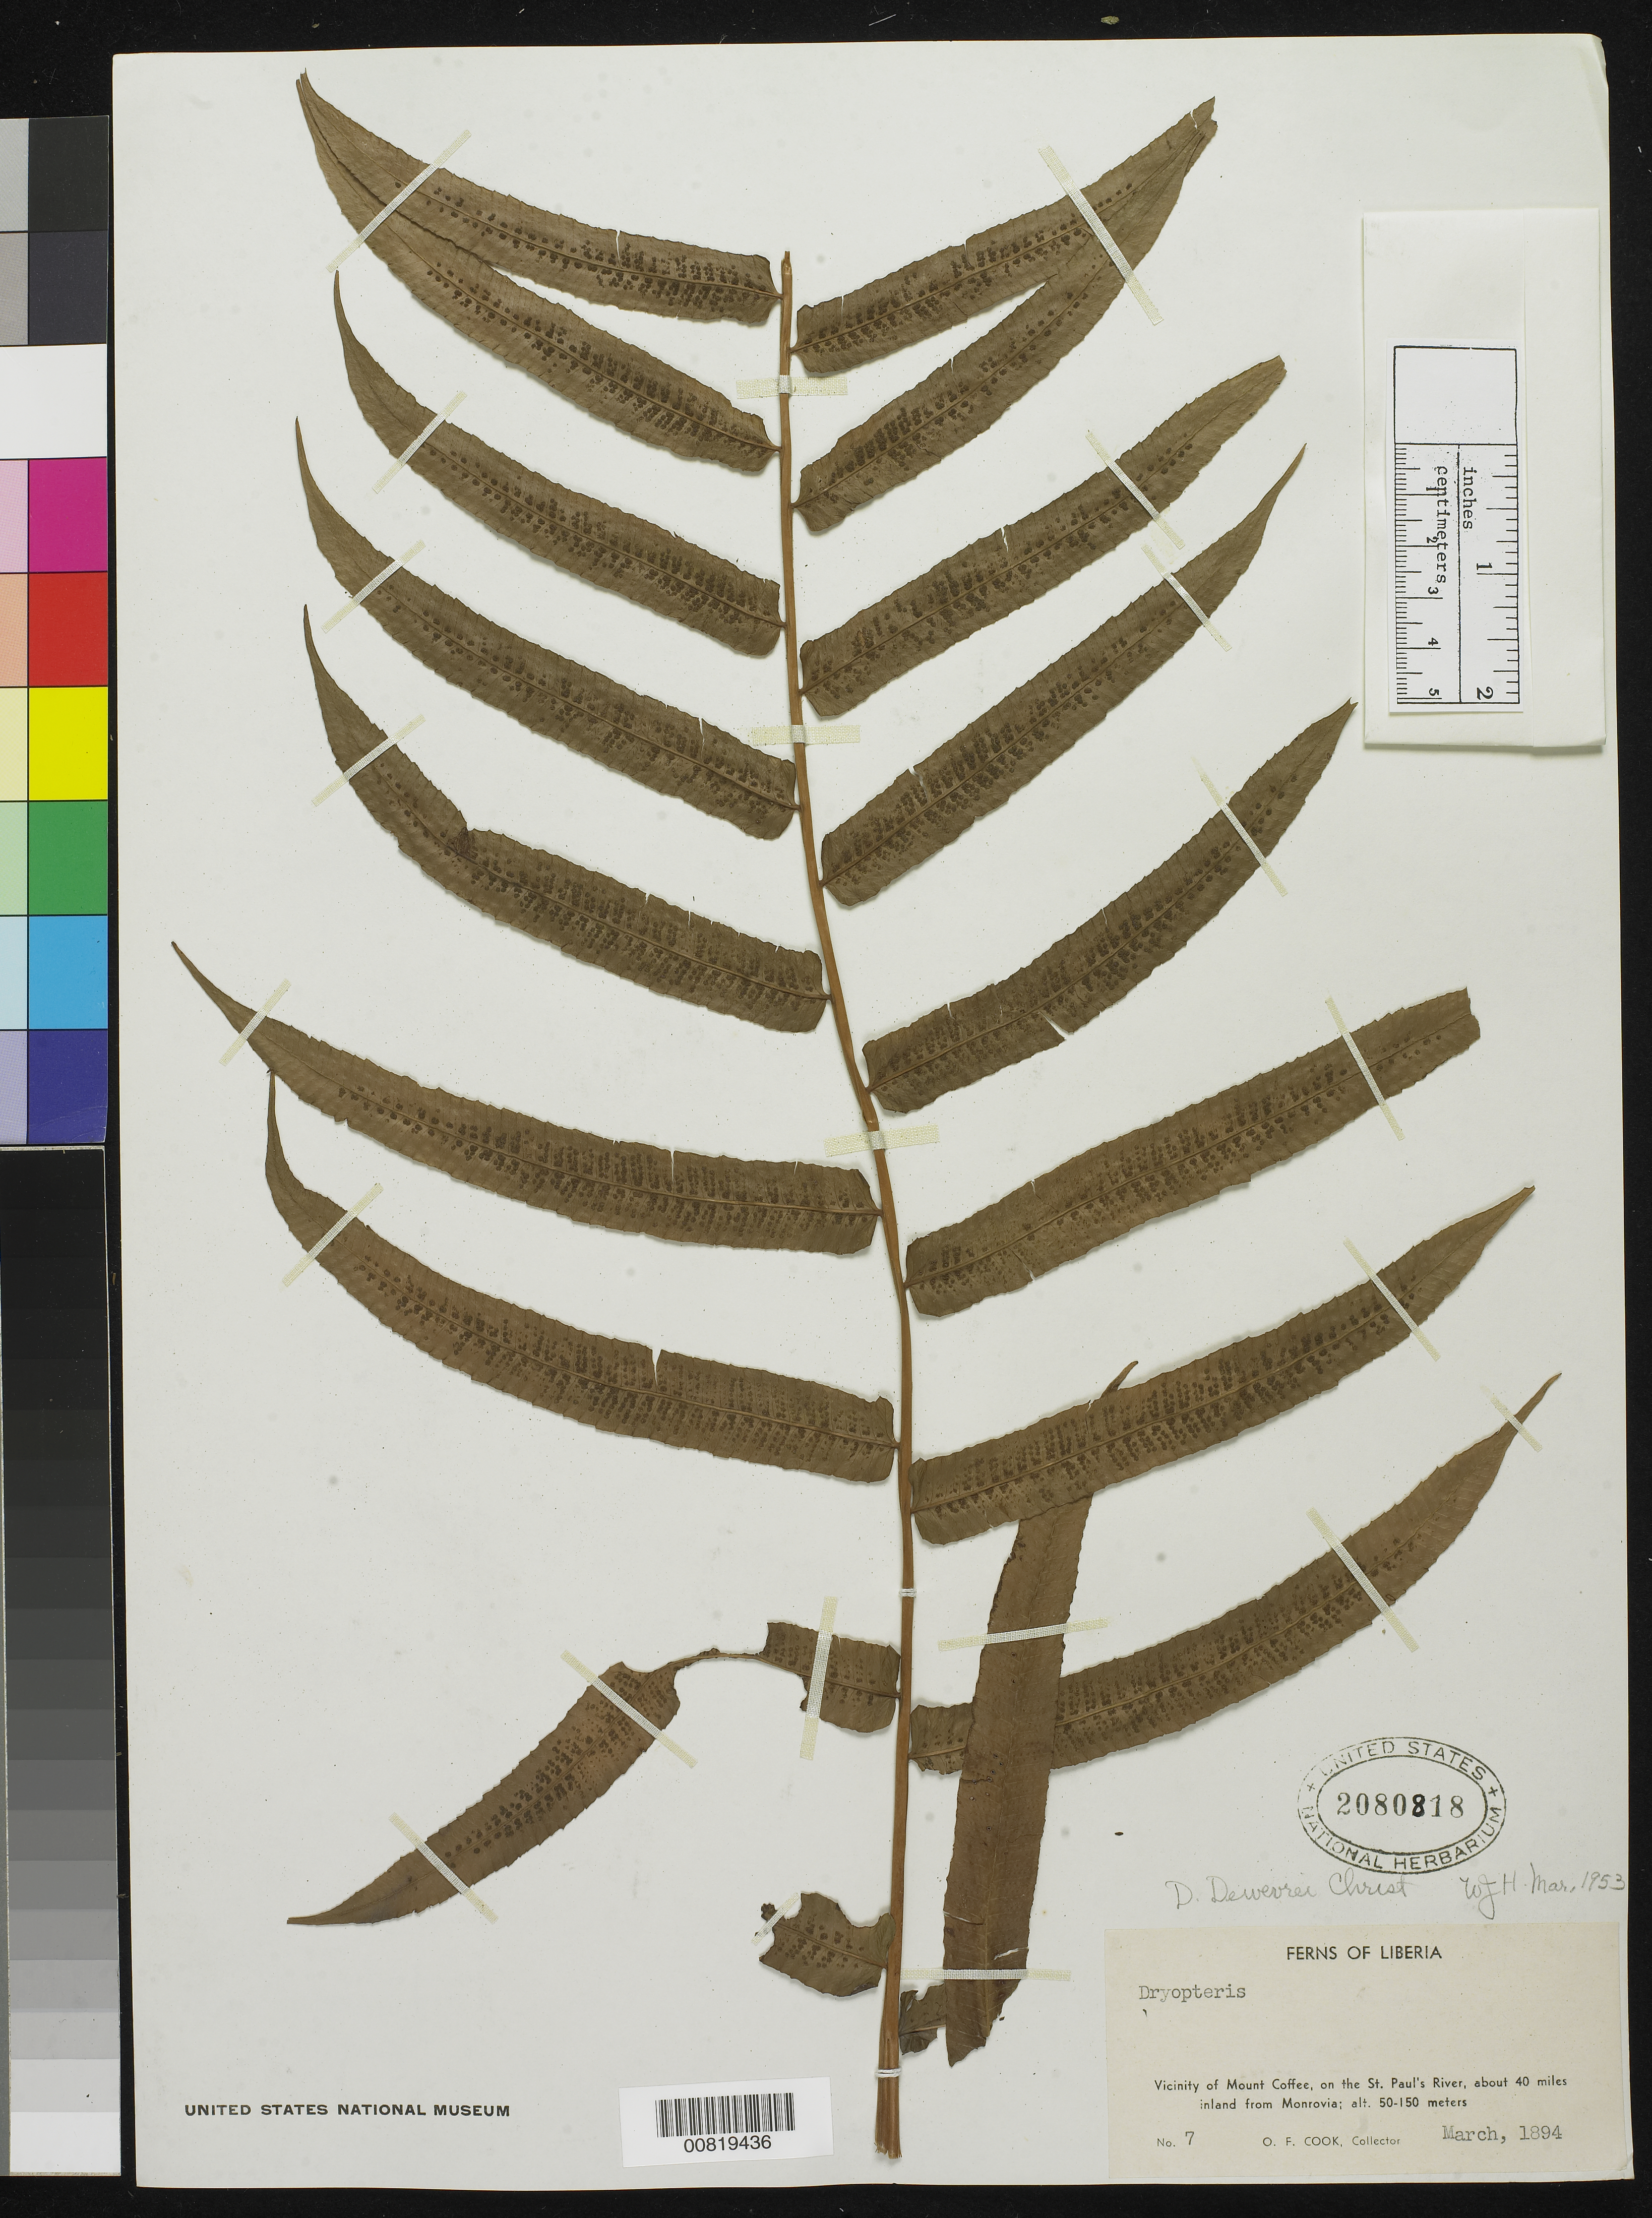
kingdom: Plantae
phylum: Tracheophyta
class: Polypodiopsida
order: Polypodiales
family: Thelypteridaceae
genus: Pneumatopteris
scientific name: Pneumatopteris afra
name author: (Christ) Holttum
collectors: O. F. Cook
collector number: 7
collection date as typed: Mar 1894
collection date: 1894-03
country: Liberia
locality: Vicinity of Mt. Coffee, on the St. Paul's River, about 40 miles inland from Monrovia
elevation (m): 50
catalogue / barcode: US 2080818